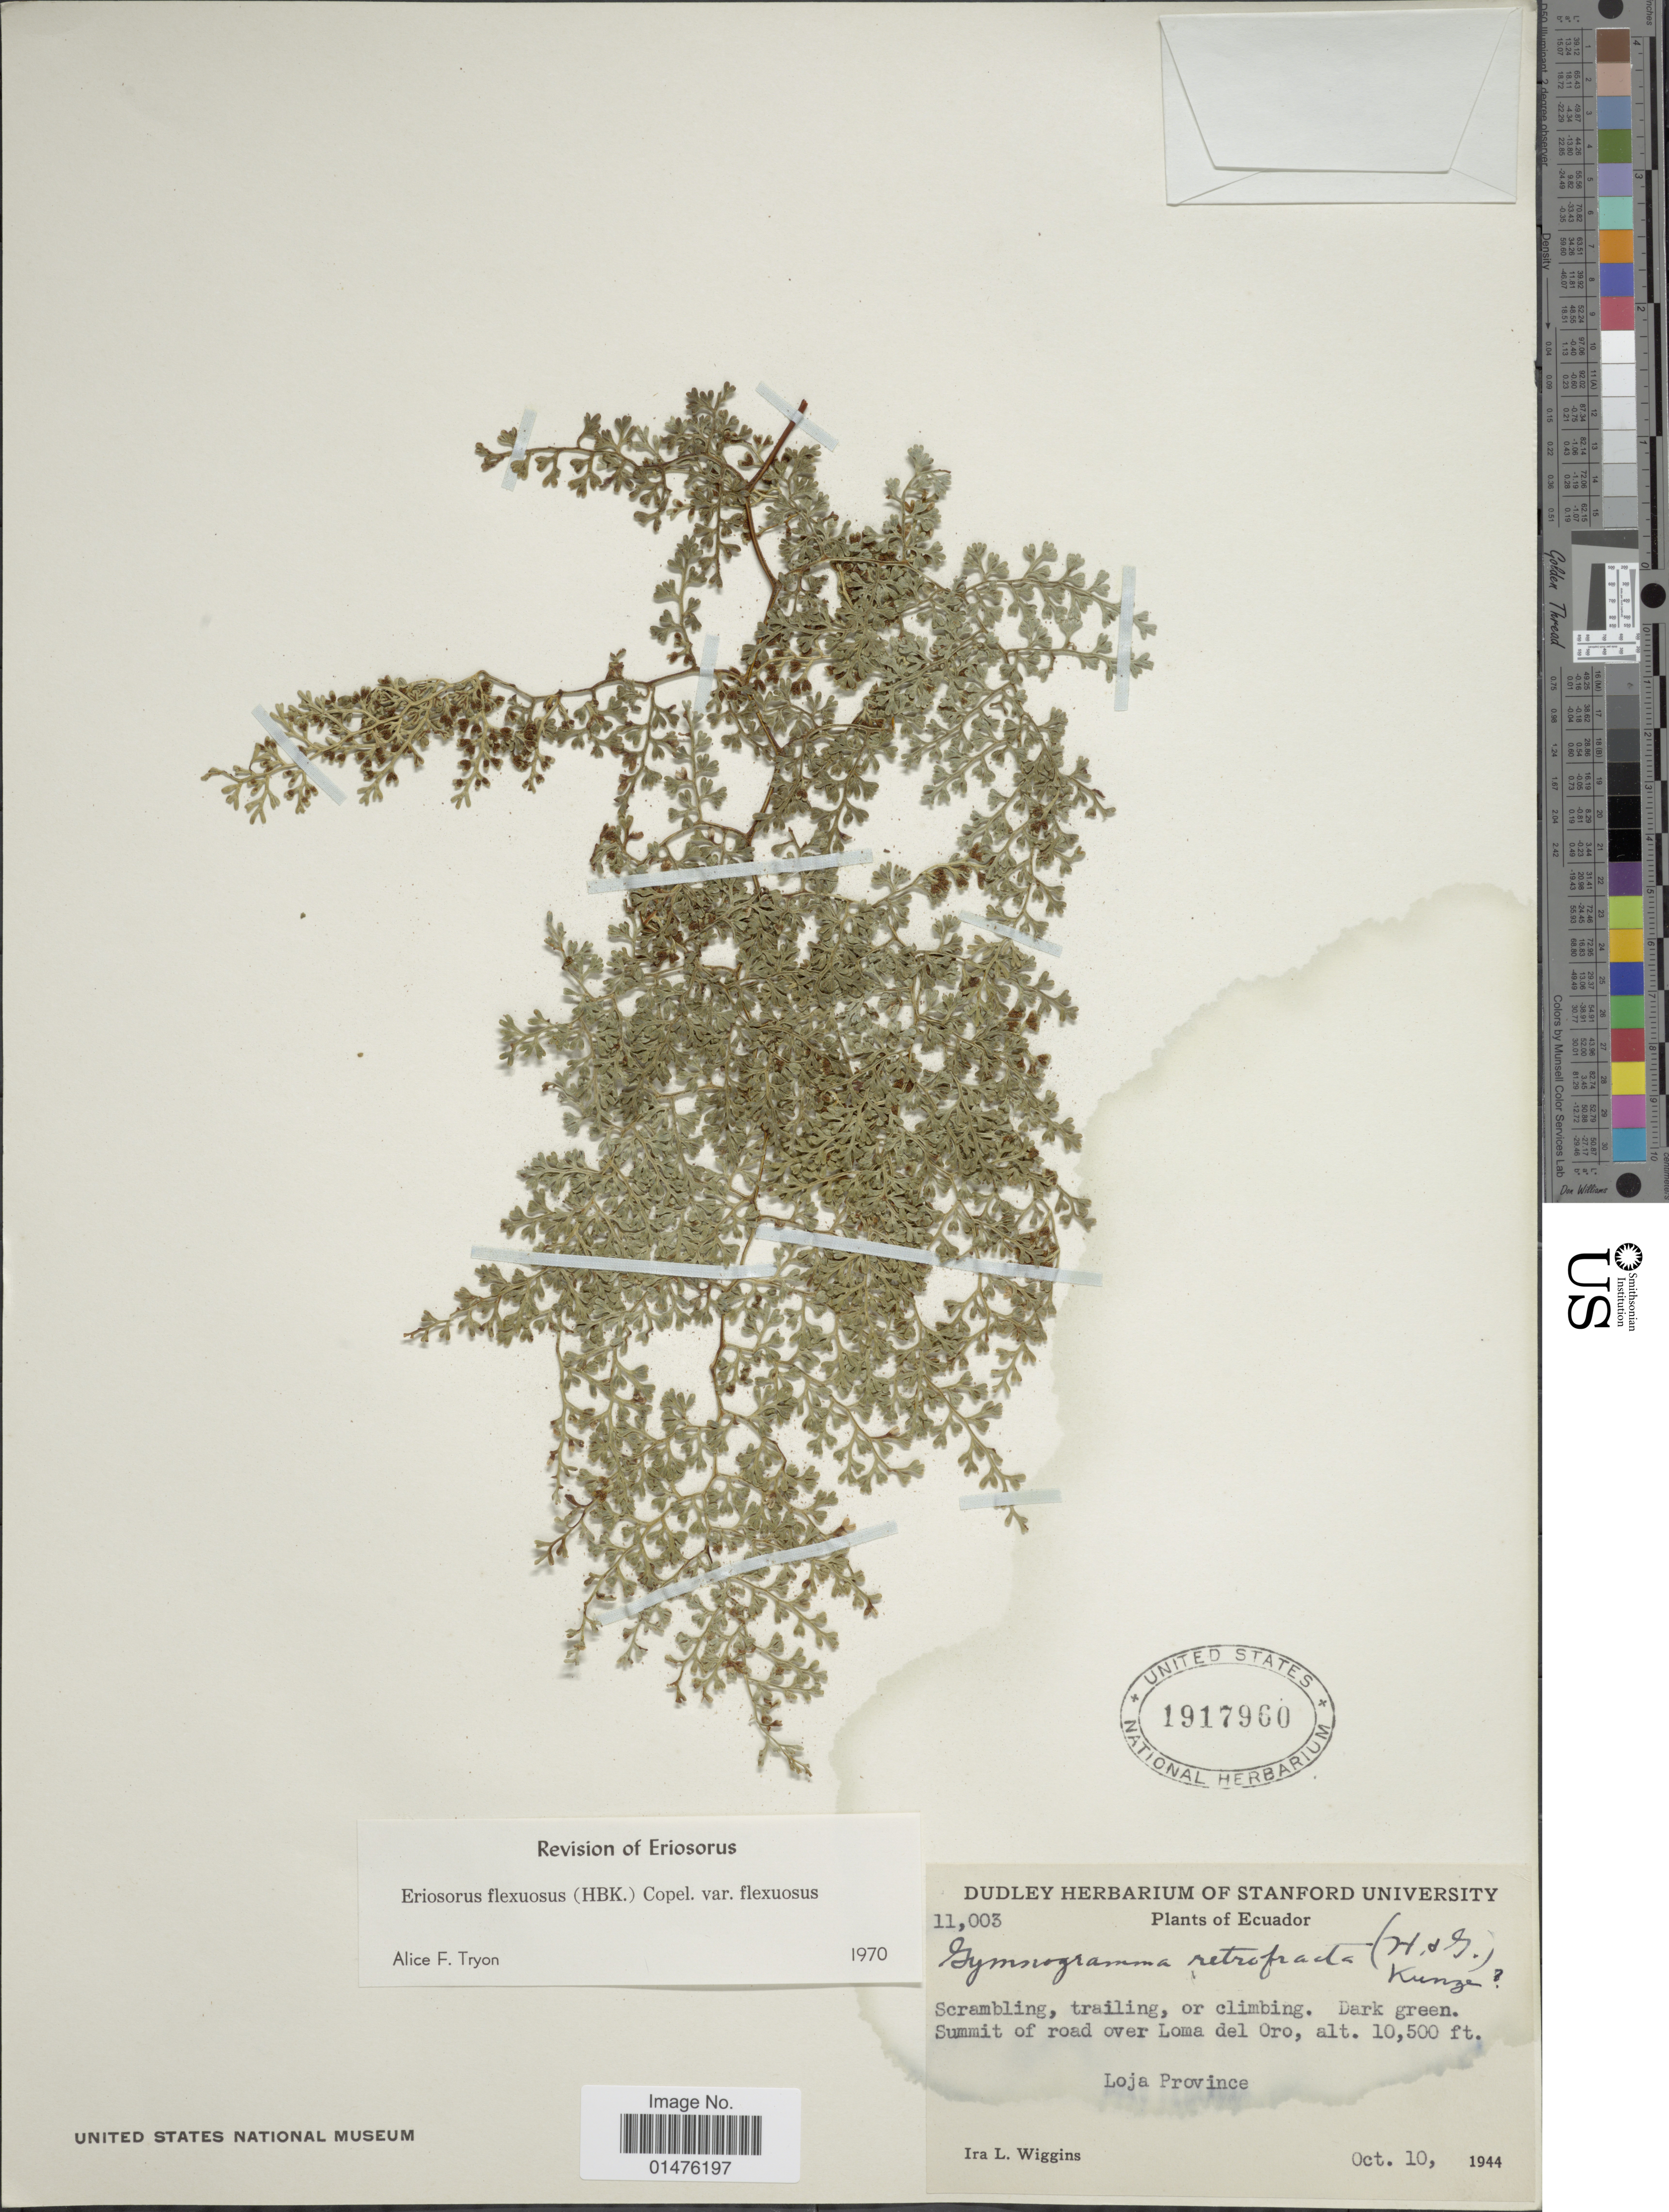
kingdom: Plantae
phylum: Tracheophyta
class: Polypodiopsida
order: Polypodiales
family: Pteridaceae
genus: Jamesonia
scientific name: Jamesonia flexuosa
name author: (Humb. & Bonpl.) Christenh.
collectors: I. L. Wiggins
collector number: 11003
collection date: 1944-10-10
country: Ecuador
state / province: Loja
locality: Summit of road over Loma del Oro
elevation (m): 3200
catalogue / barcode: US 1917960